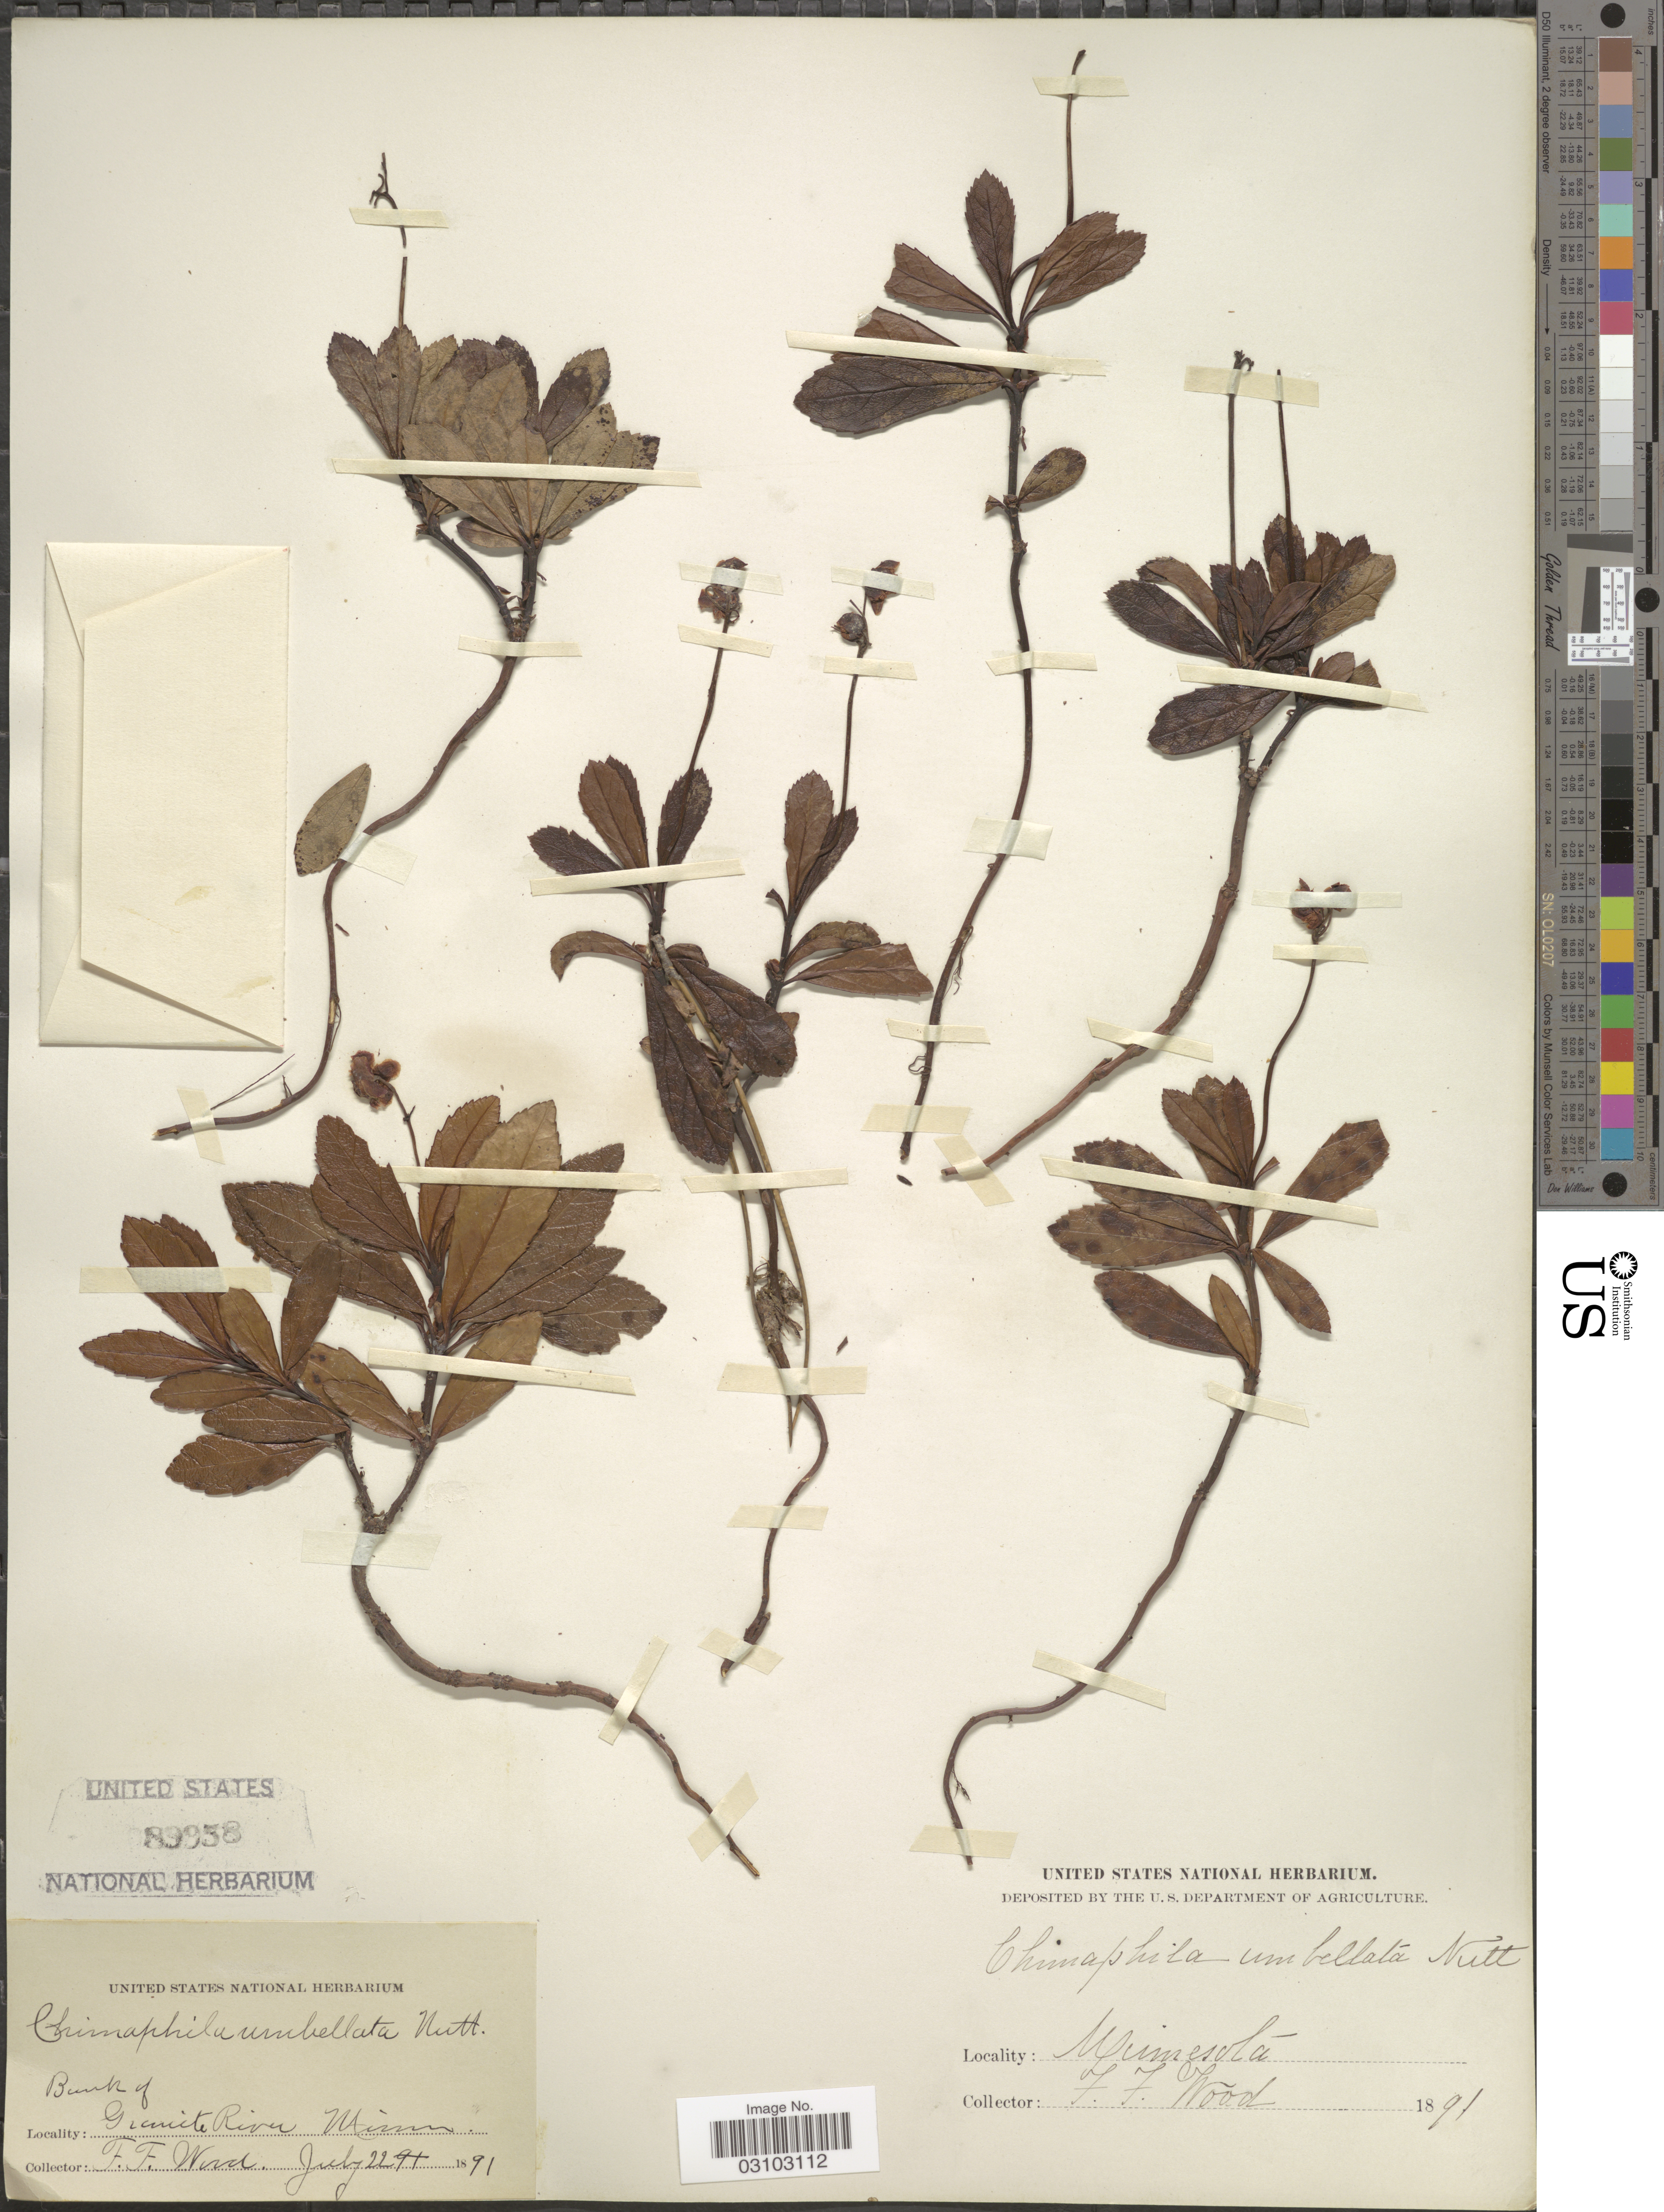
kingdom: Plantae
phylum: Tracheophyta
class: Magnoliopsida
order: Ericales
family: Ericaceae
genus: Chimaphila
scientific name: Chimaphila umbellata var. occidentalis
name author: (Rydb.) S.F. Blake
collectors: F. Wood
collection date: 1891-07-22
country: United States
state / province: Minnesota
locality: Bank of Granite River.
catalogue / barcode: US 89958